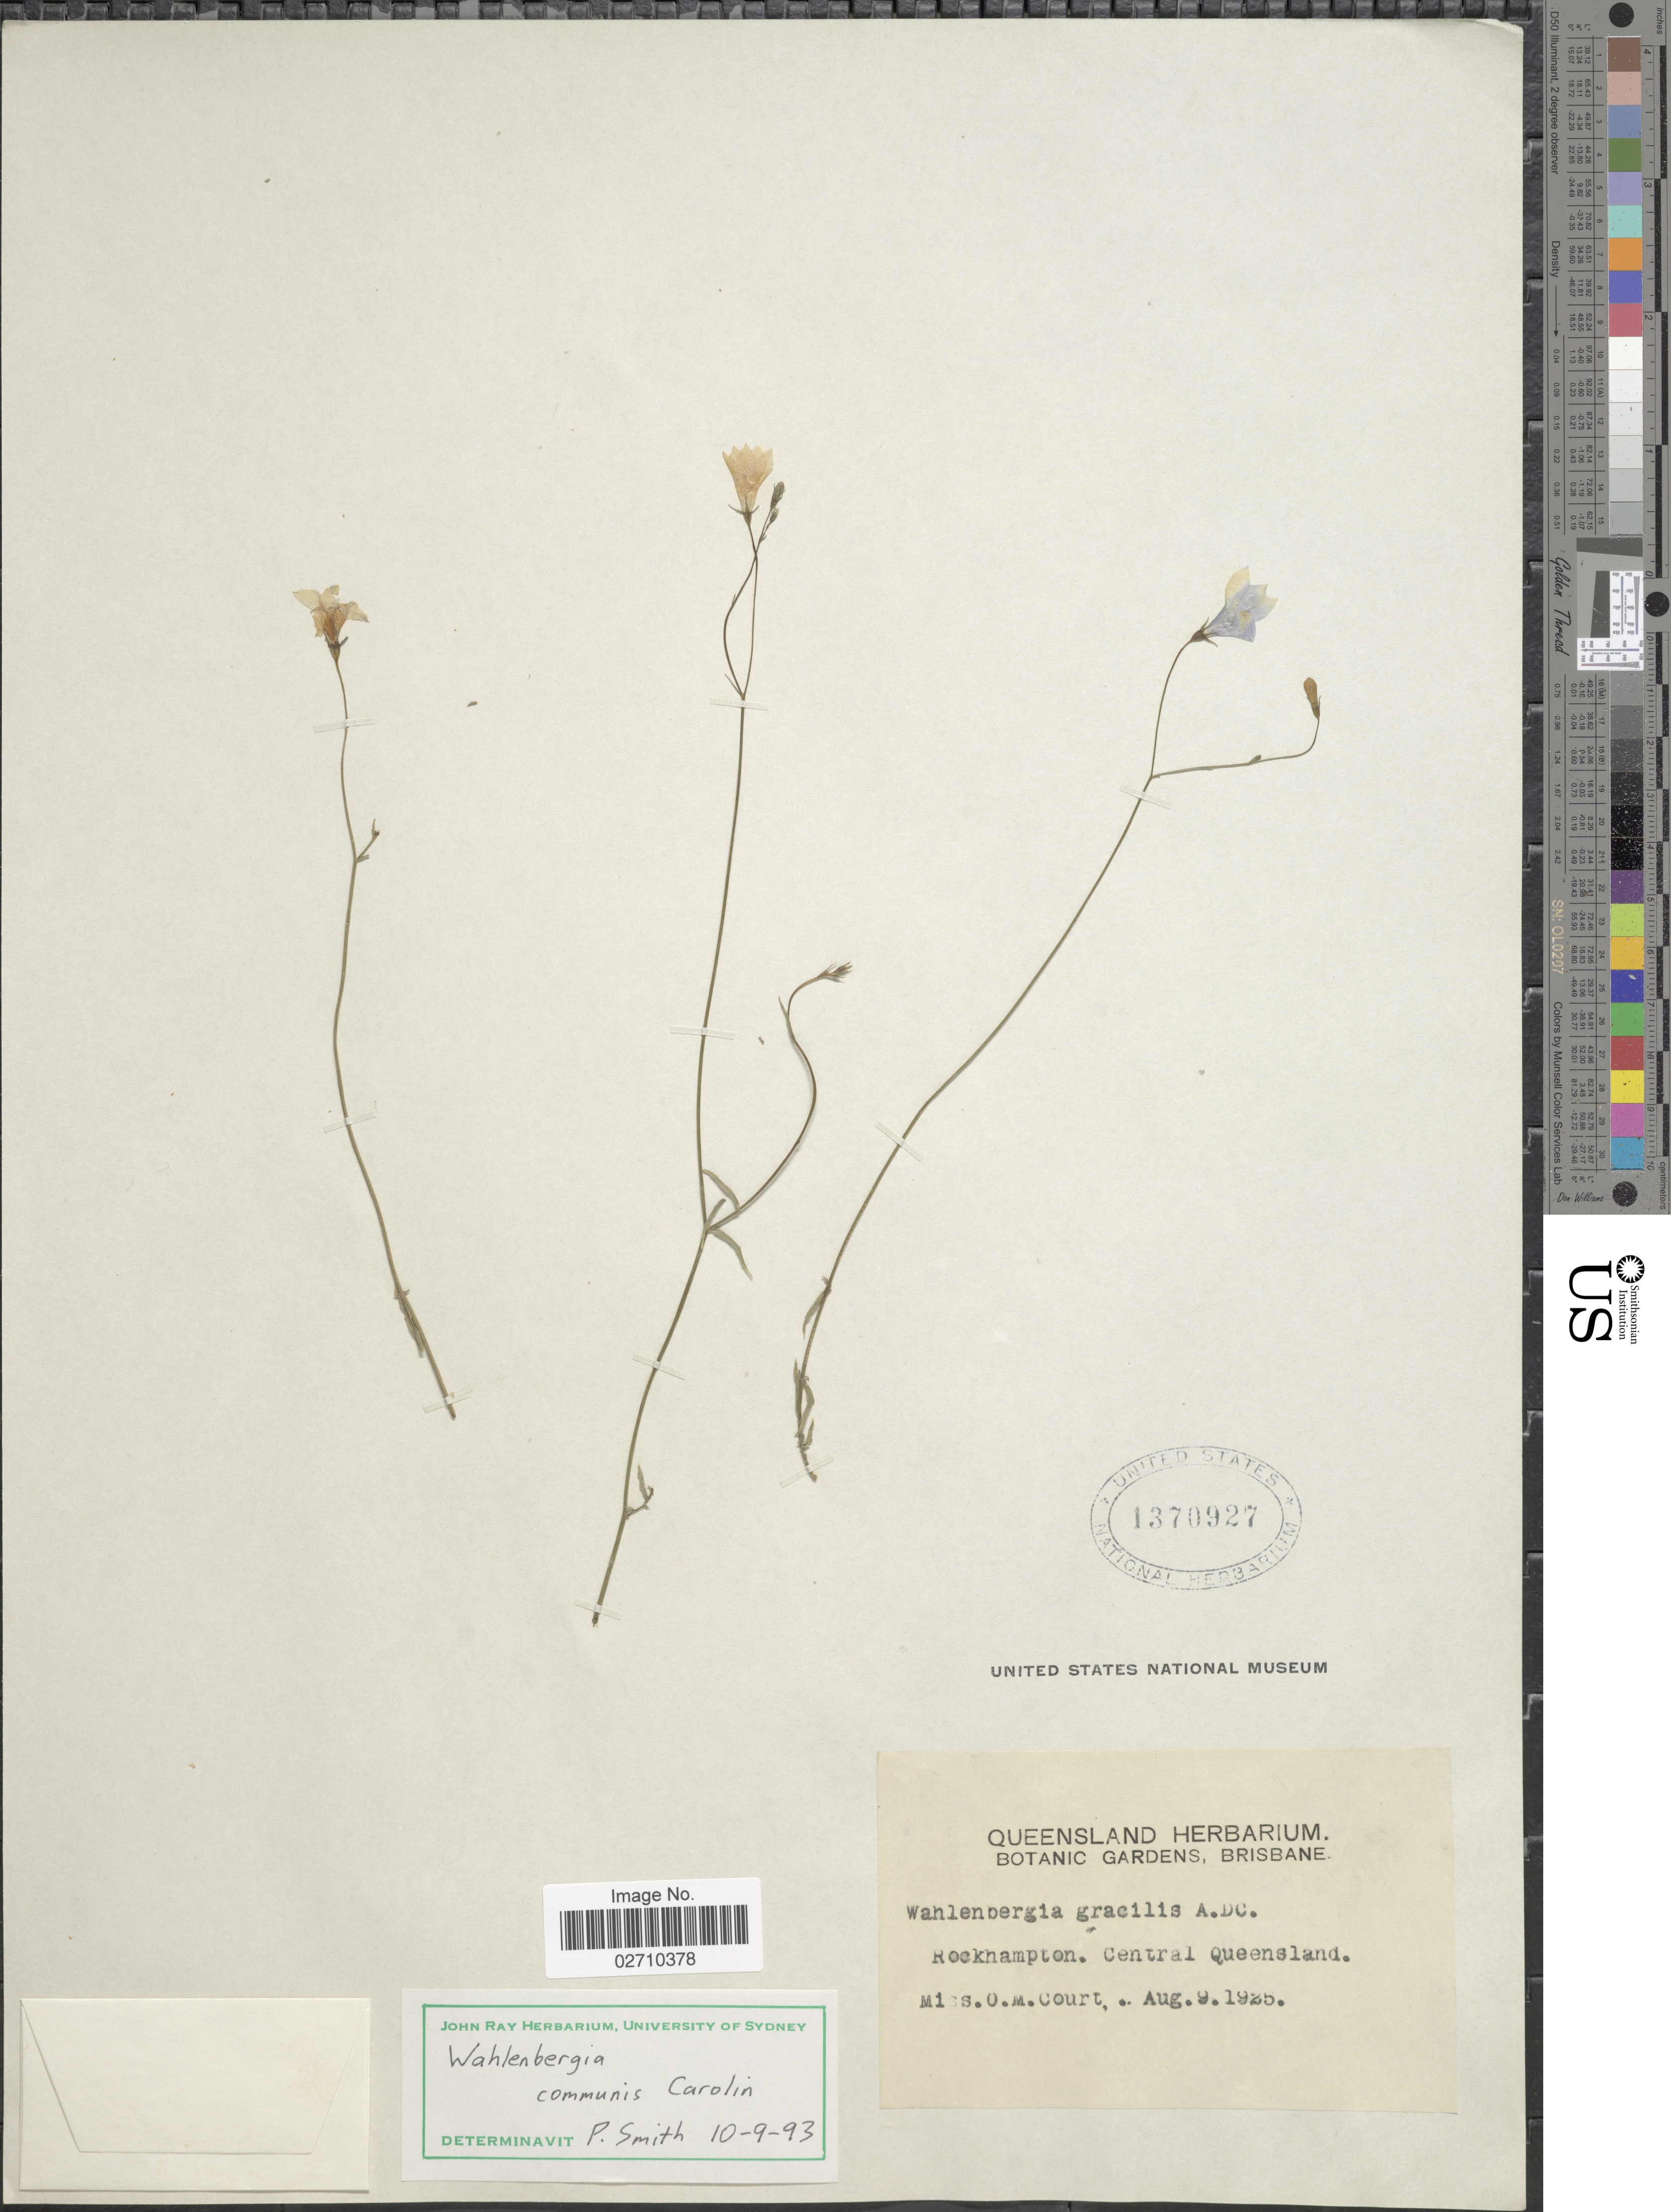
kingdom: Plantae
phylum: Tracheophyta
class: Magnoliopsida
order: Asterales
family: Campanulaceae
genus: Wahlenbergia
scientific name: Wahlenbergia communis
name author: Carolin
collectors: M. Court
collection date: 1925-08-09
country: Australia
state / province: Queensland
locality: Rockhampton. Central Queensland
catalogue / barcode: US 1370927